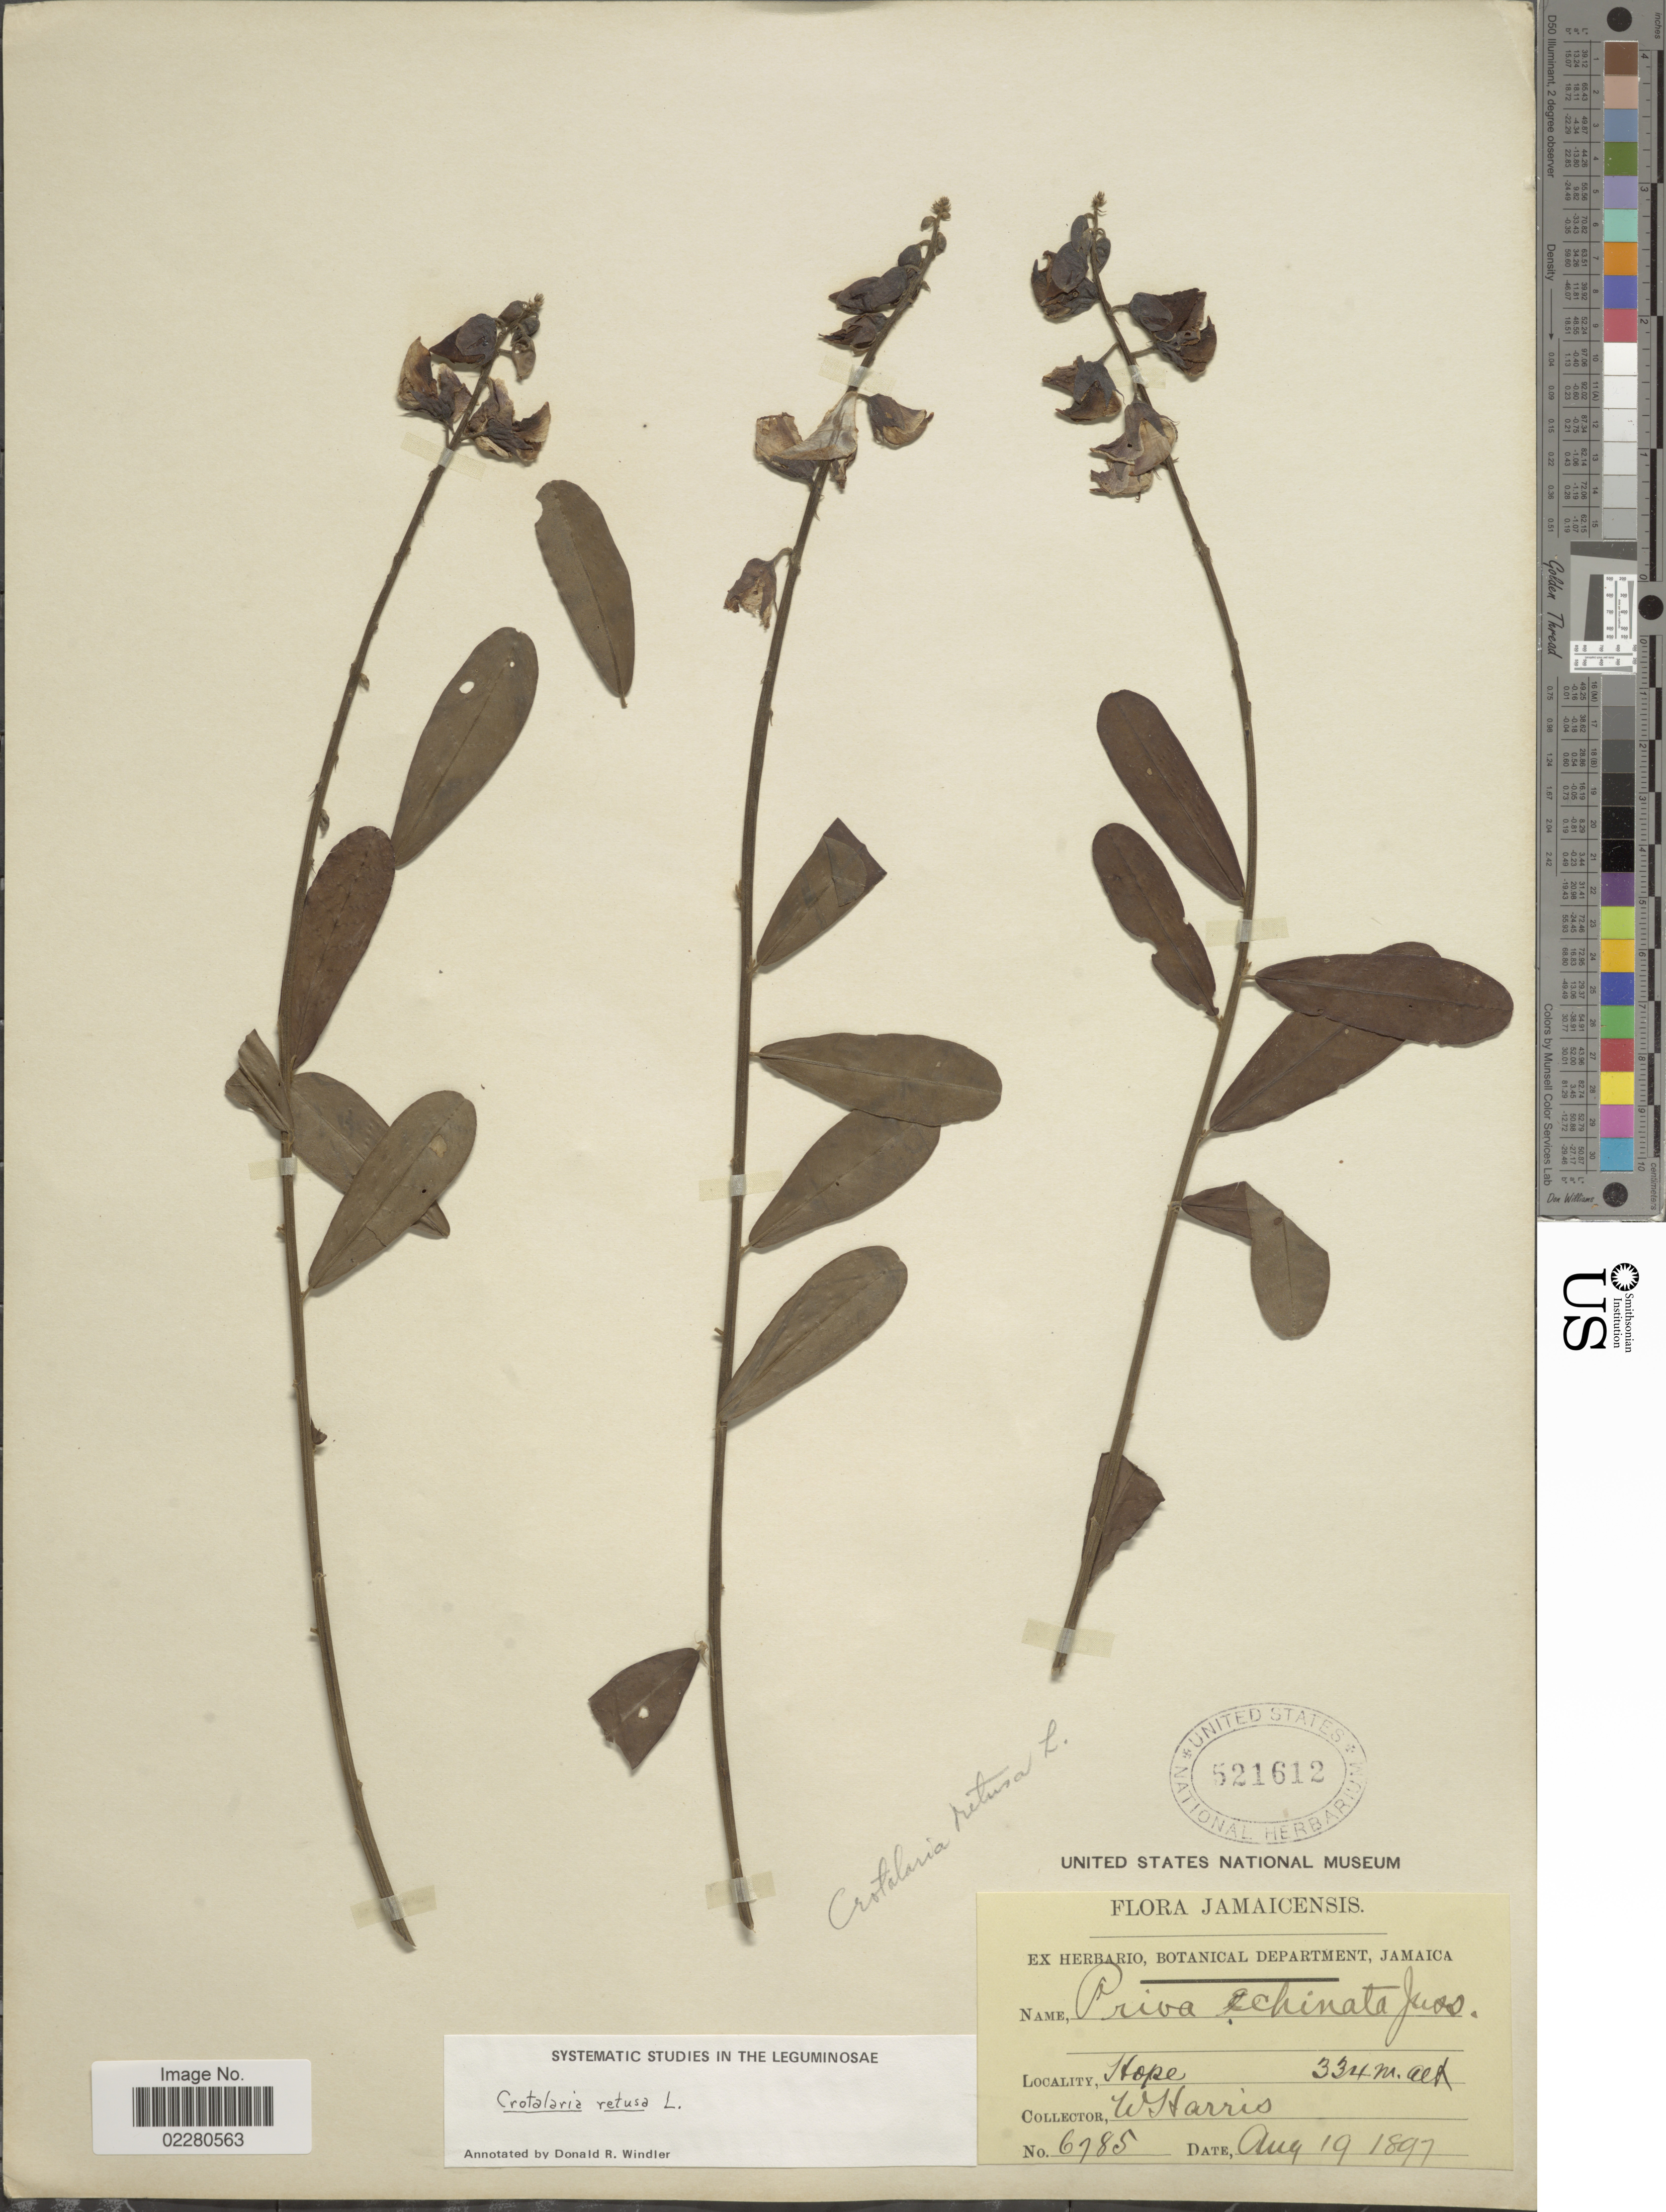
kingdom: Plantae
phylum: Tracheophyta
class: Magnoliopsida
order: Fabales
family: Fabaceae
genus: Crotalaria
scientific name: Crotalaria retusa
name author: L.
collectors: W. Harris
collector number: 6785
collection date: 1897-08-19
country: Jamaica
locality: Hope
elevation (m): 334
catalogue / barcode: US 521612